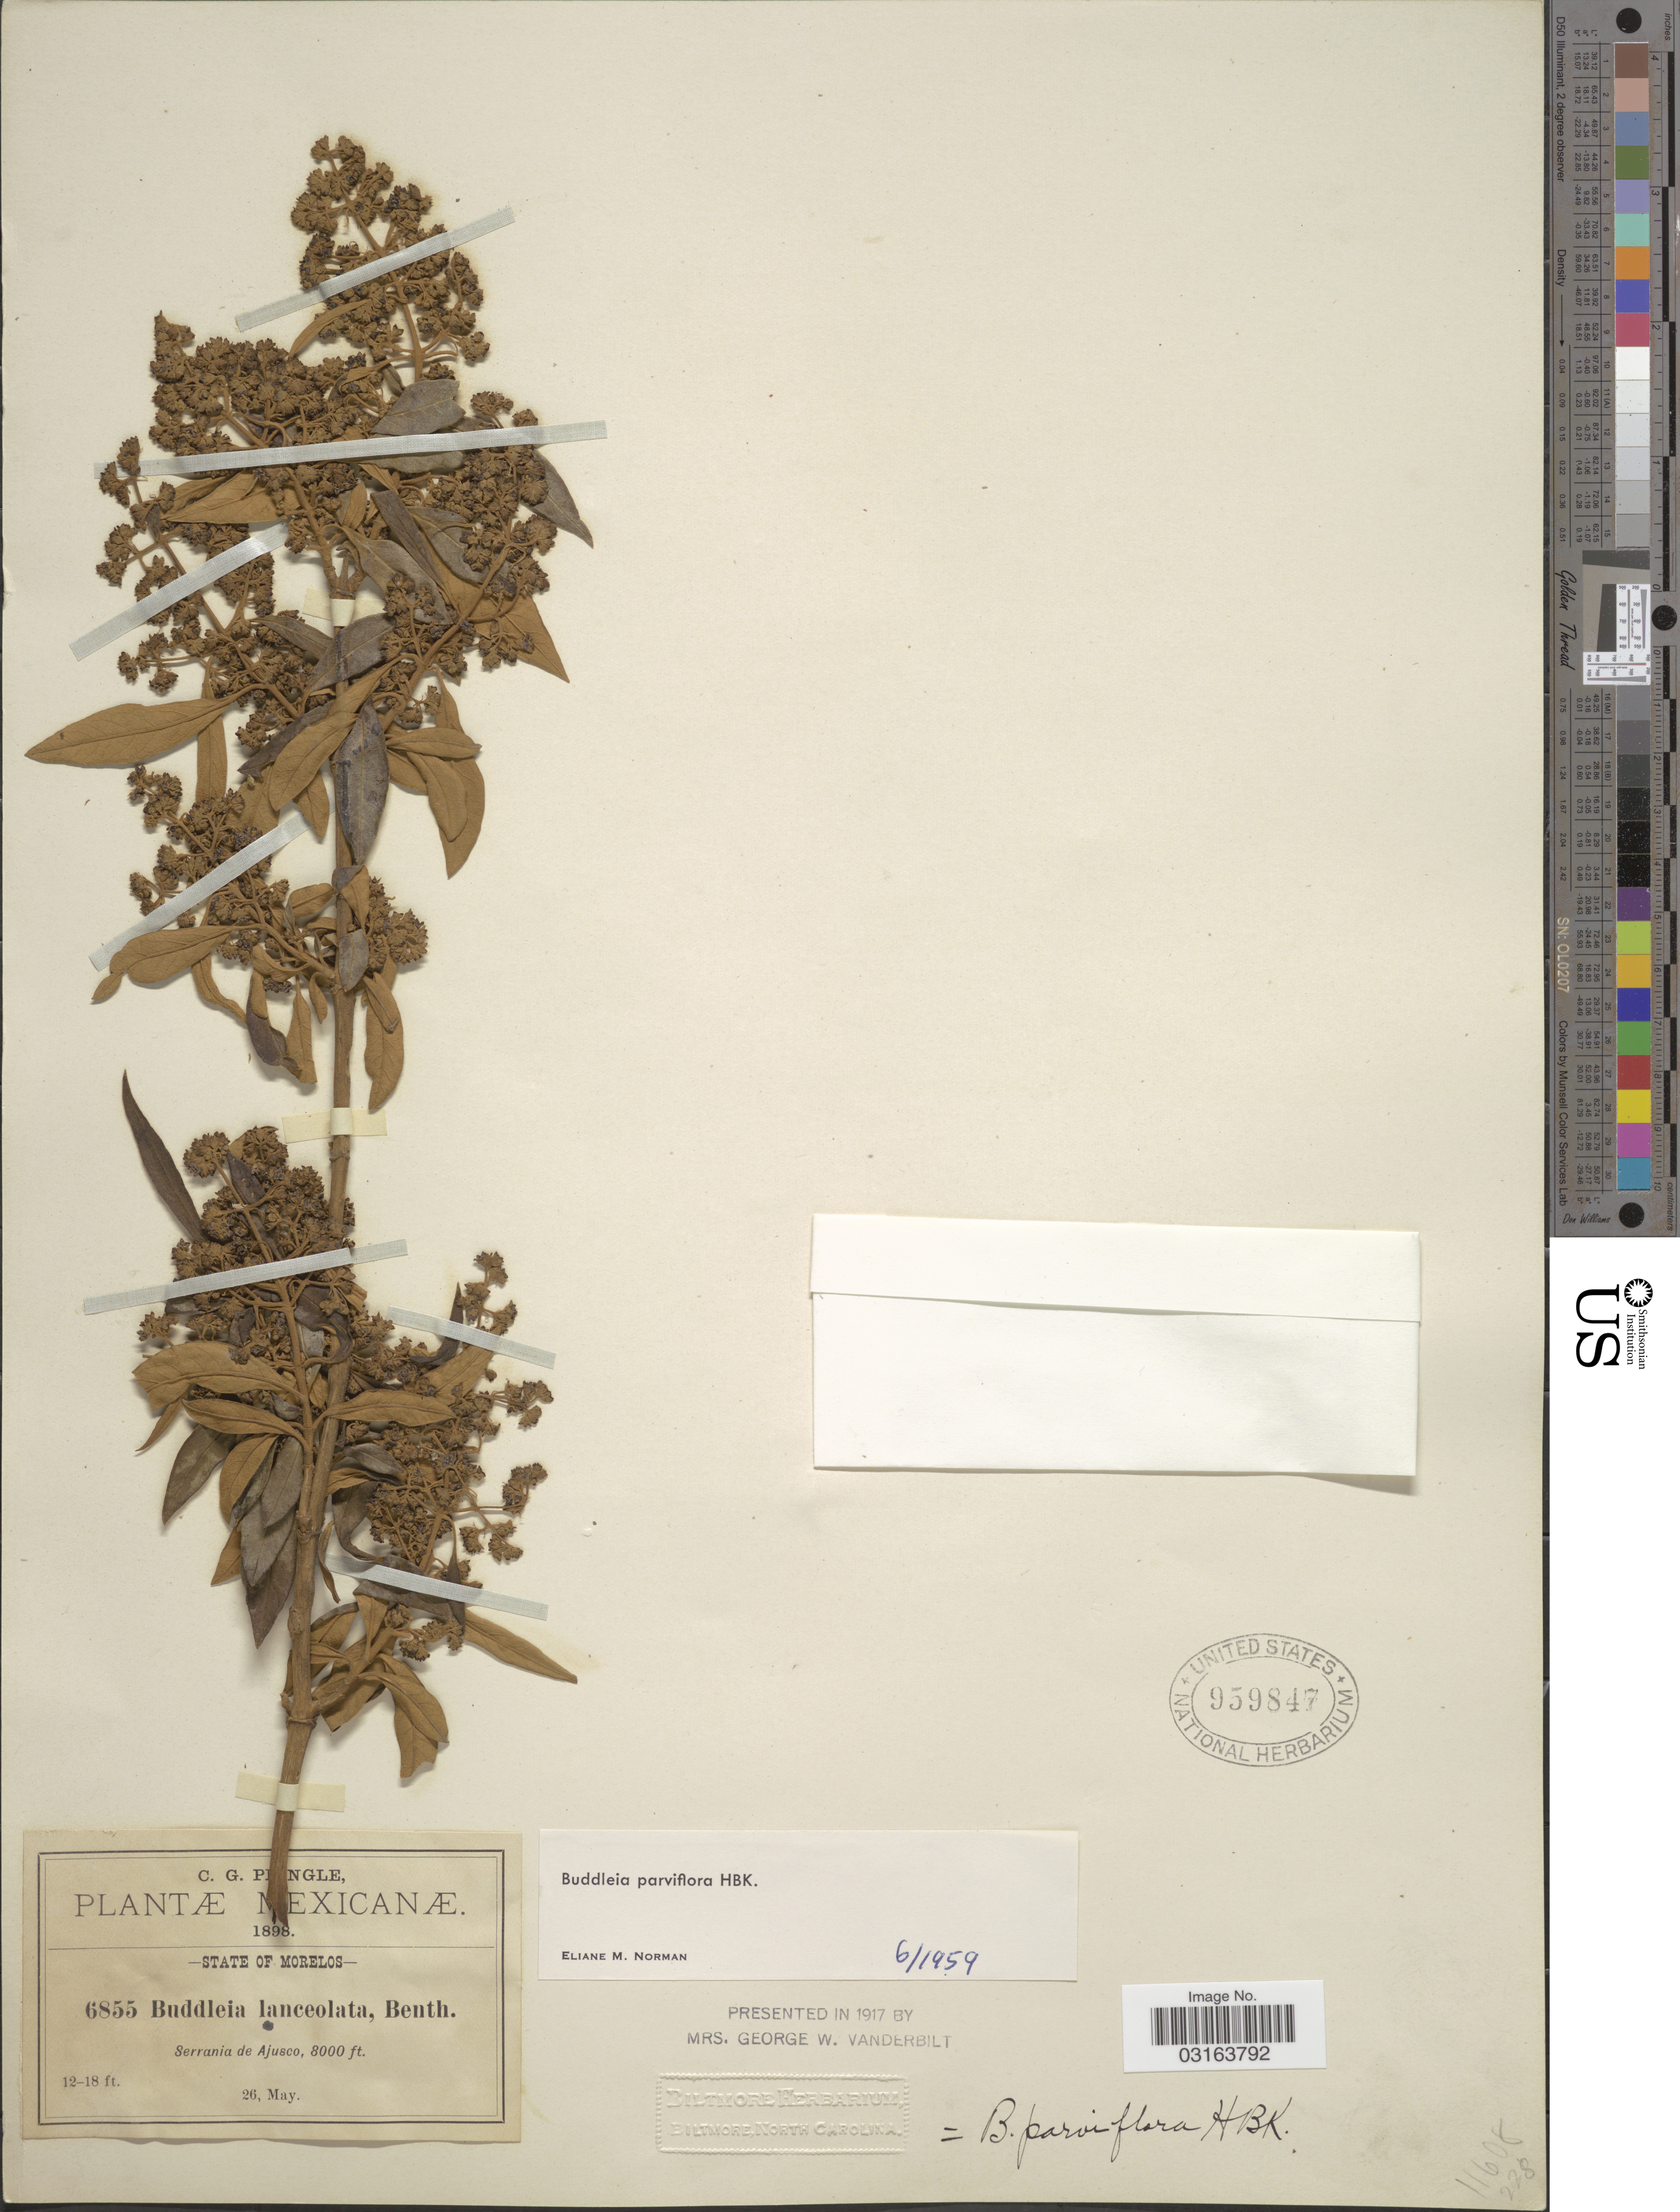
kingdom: Plantae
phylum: Tracheophyta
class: Magnoliopsida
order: Lamiales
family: Scrophulariaceae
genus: Buddleja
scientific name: Buddleja parviflora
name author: Kunth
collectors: C. G. Pringle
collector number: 6855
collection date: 1898-05-26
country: Mexico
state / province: Morelos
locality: Serrania de Ajusco.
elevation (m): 2438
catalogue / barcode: US 959847